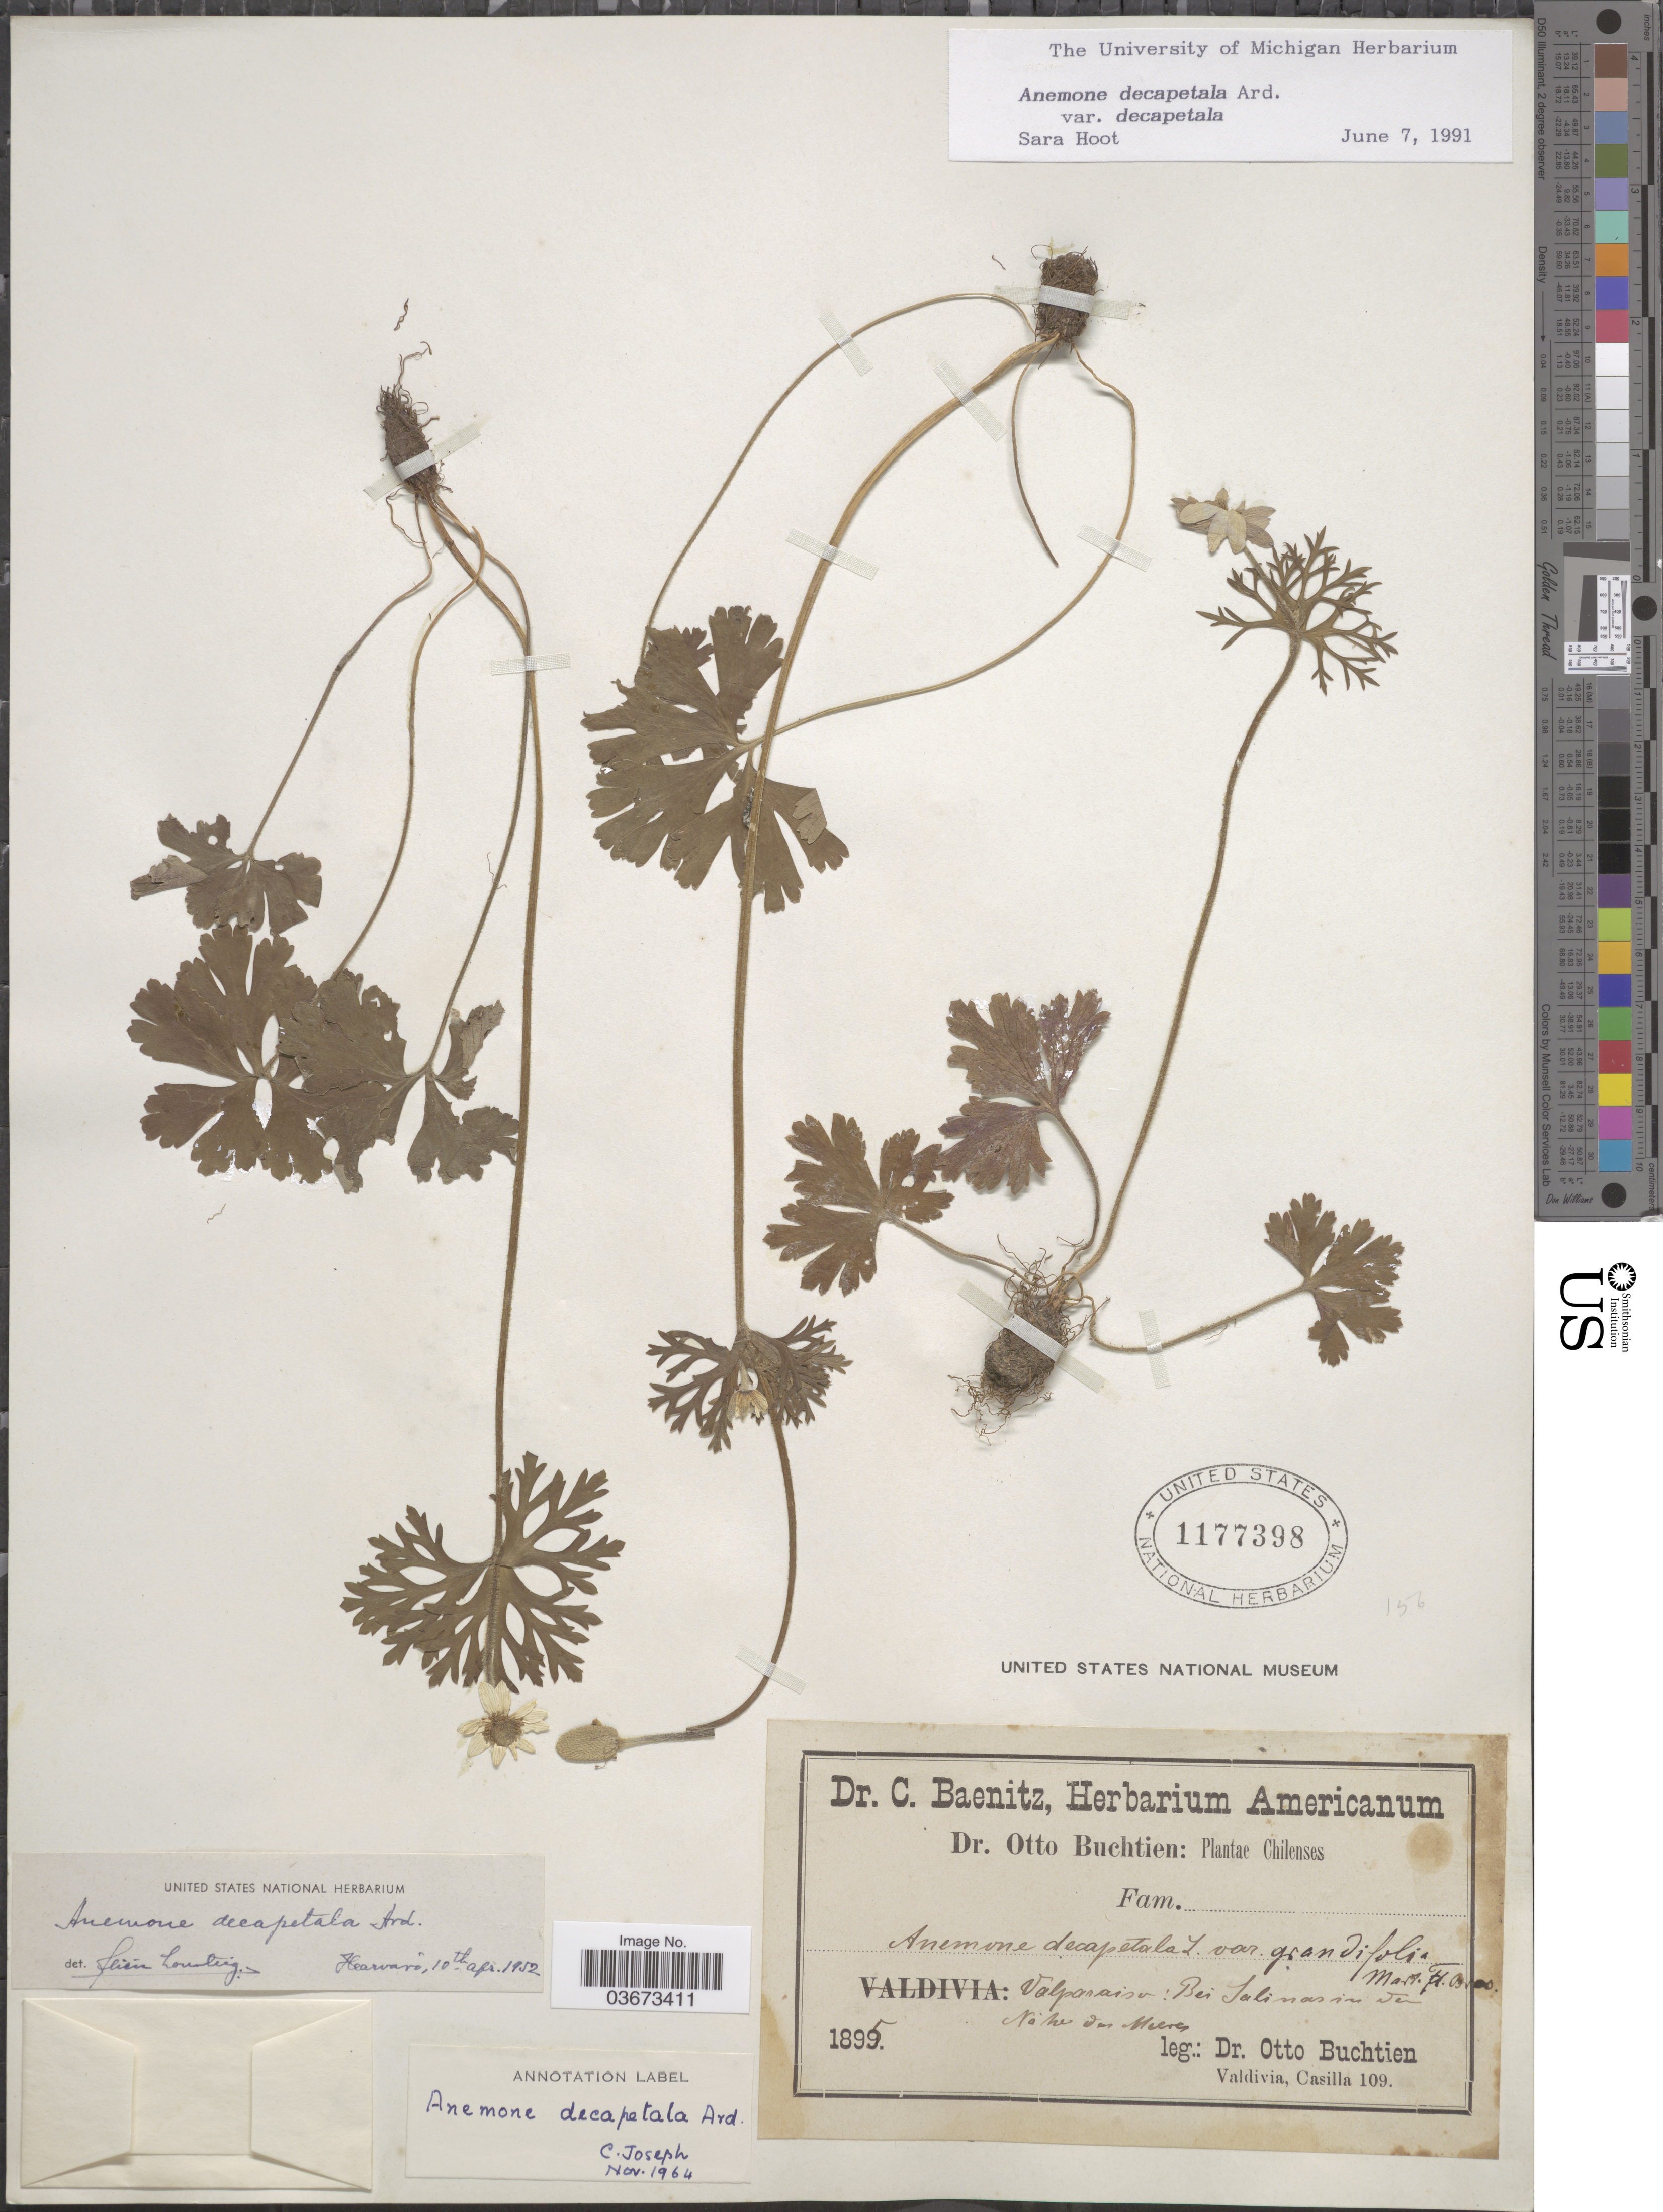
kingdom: Plantae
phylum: Tracheophyta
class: Magnoliopsida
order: Ranunculales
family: Ranunculaceae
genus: Anemone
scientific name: Anemone decapetala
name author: (Kuhlm.) Ard.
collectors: O. Buchtien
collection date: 1895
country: Chile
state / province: Valparaíso (V)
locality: Bei Salinas in der Náme der Mieres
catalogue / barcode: US 1177398